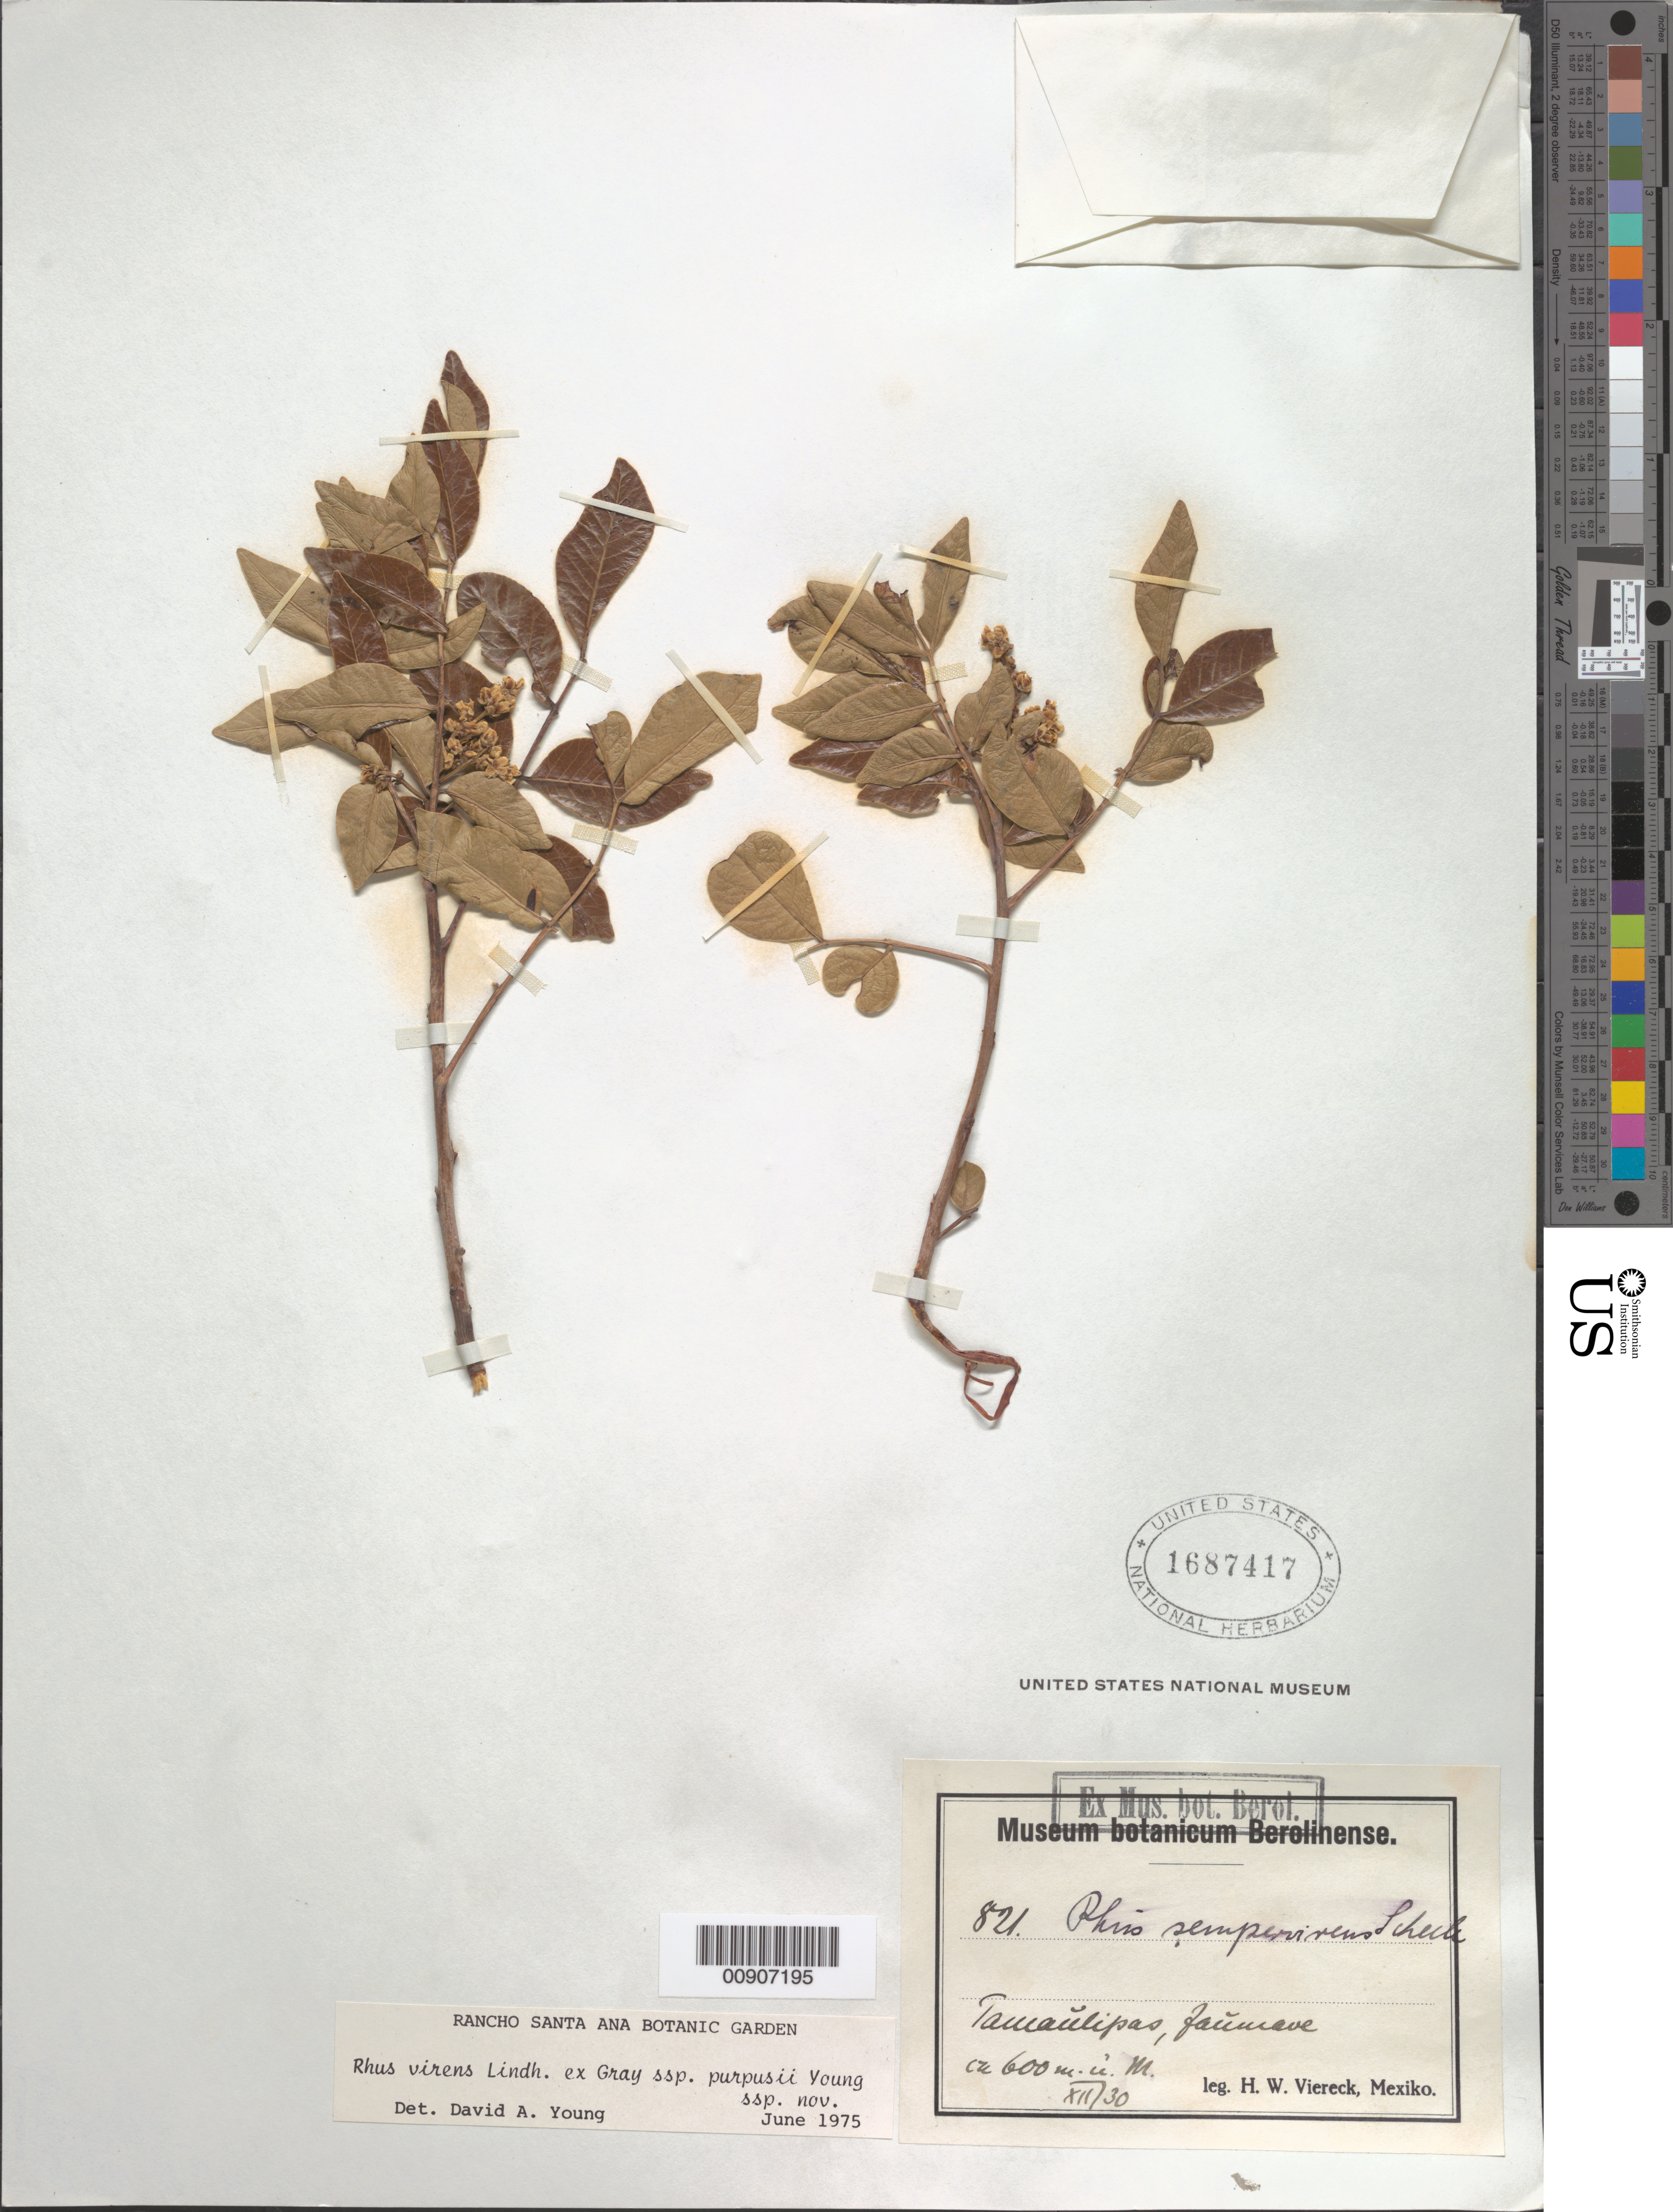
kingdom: Plantae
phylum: Tracheophyta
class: Magnoliopsida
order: Sapindales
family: Anacardiaceae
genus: Rhus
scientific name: Rhus virens subsp. purpusii Young ined.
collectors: H. W. Viereck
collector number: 821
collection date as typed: Dec 1930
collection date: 1930-12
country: Mexico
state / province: Tamaulipas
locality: Jaumave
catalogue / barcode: US 1687417